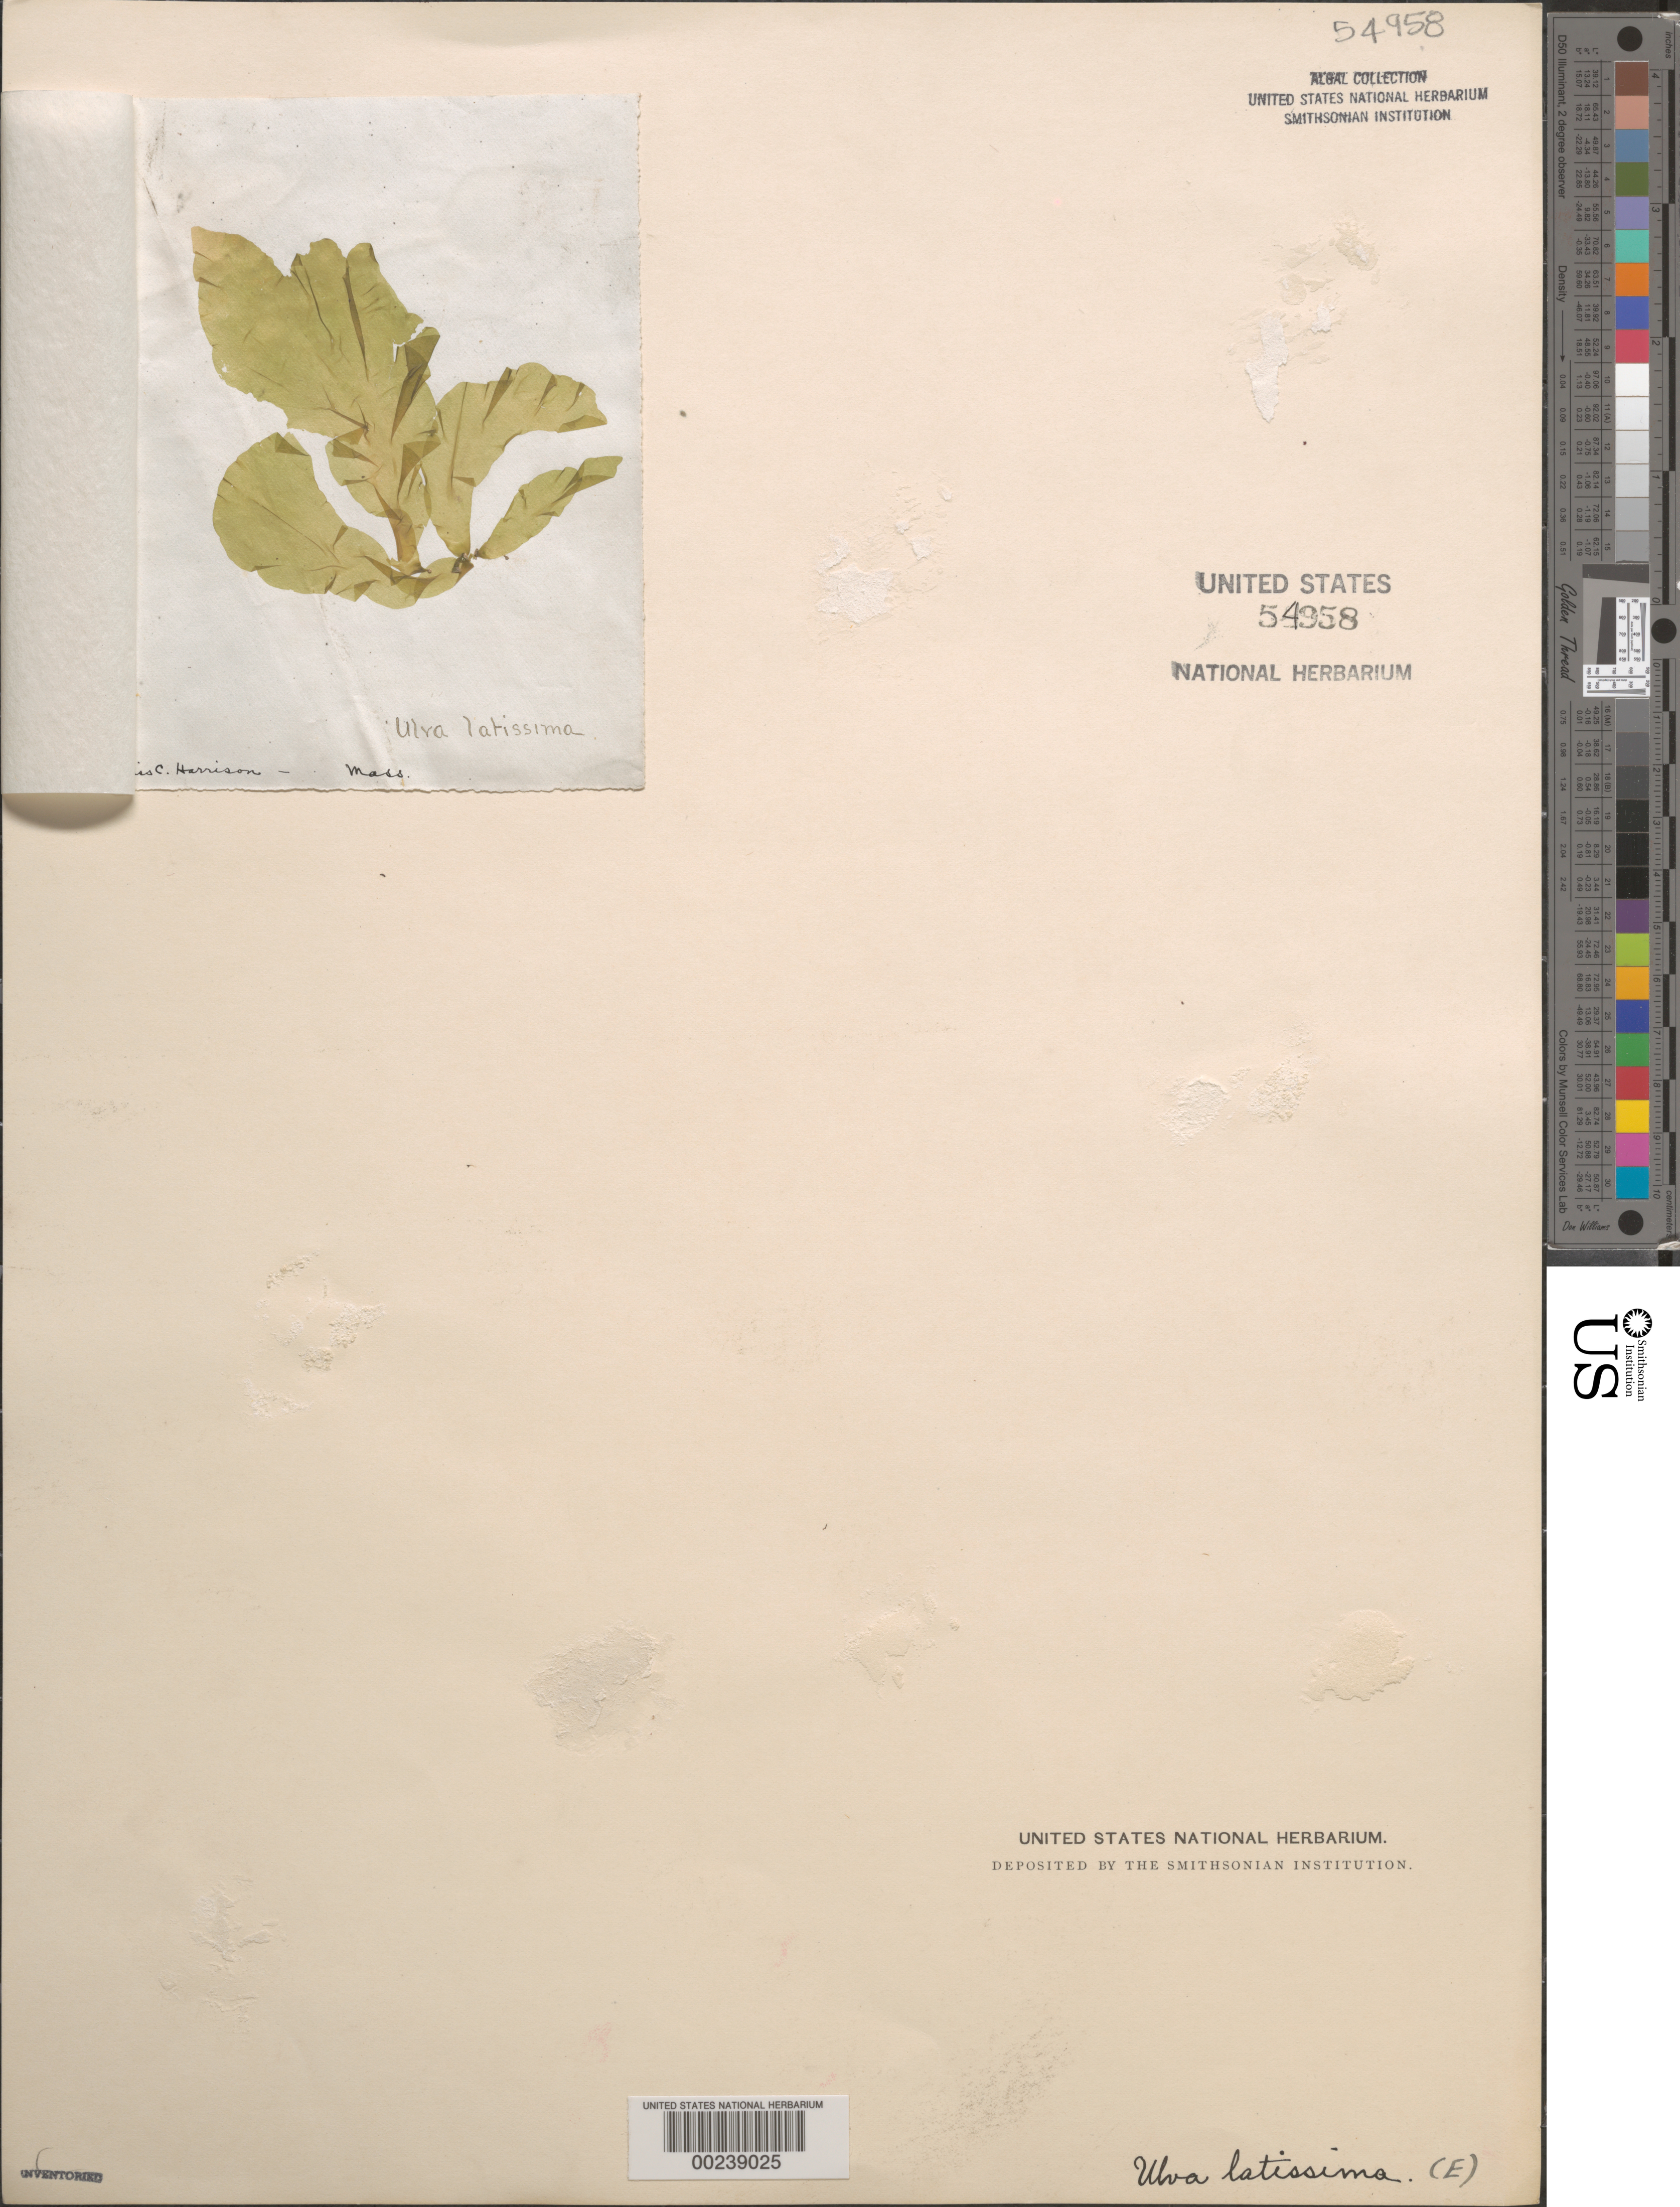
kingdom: Chromista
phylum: Ochrophyta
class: Phaeophyceae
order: Laminariales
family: Laminariaceae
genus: Saccharina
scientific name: Saccharina latissima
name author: C.E. Lane et al.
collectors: C. Harrison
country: United States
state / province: Massachusetts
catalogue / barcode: US 54958